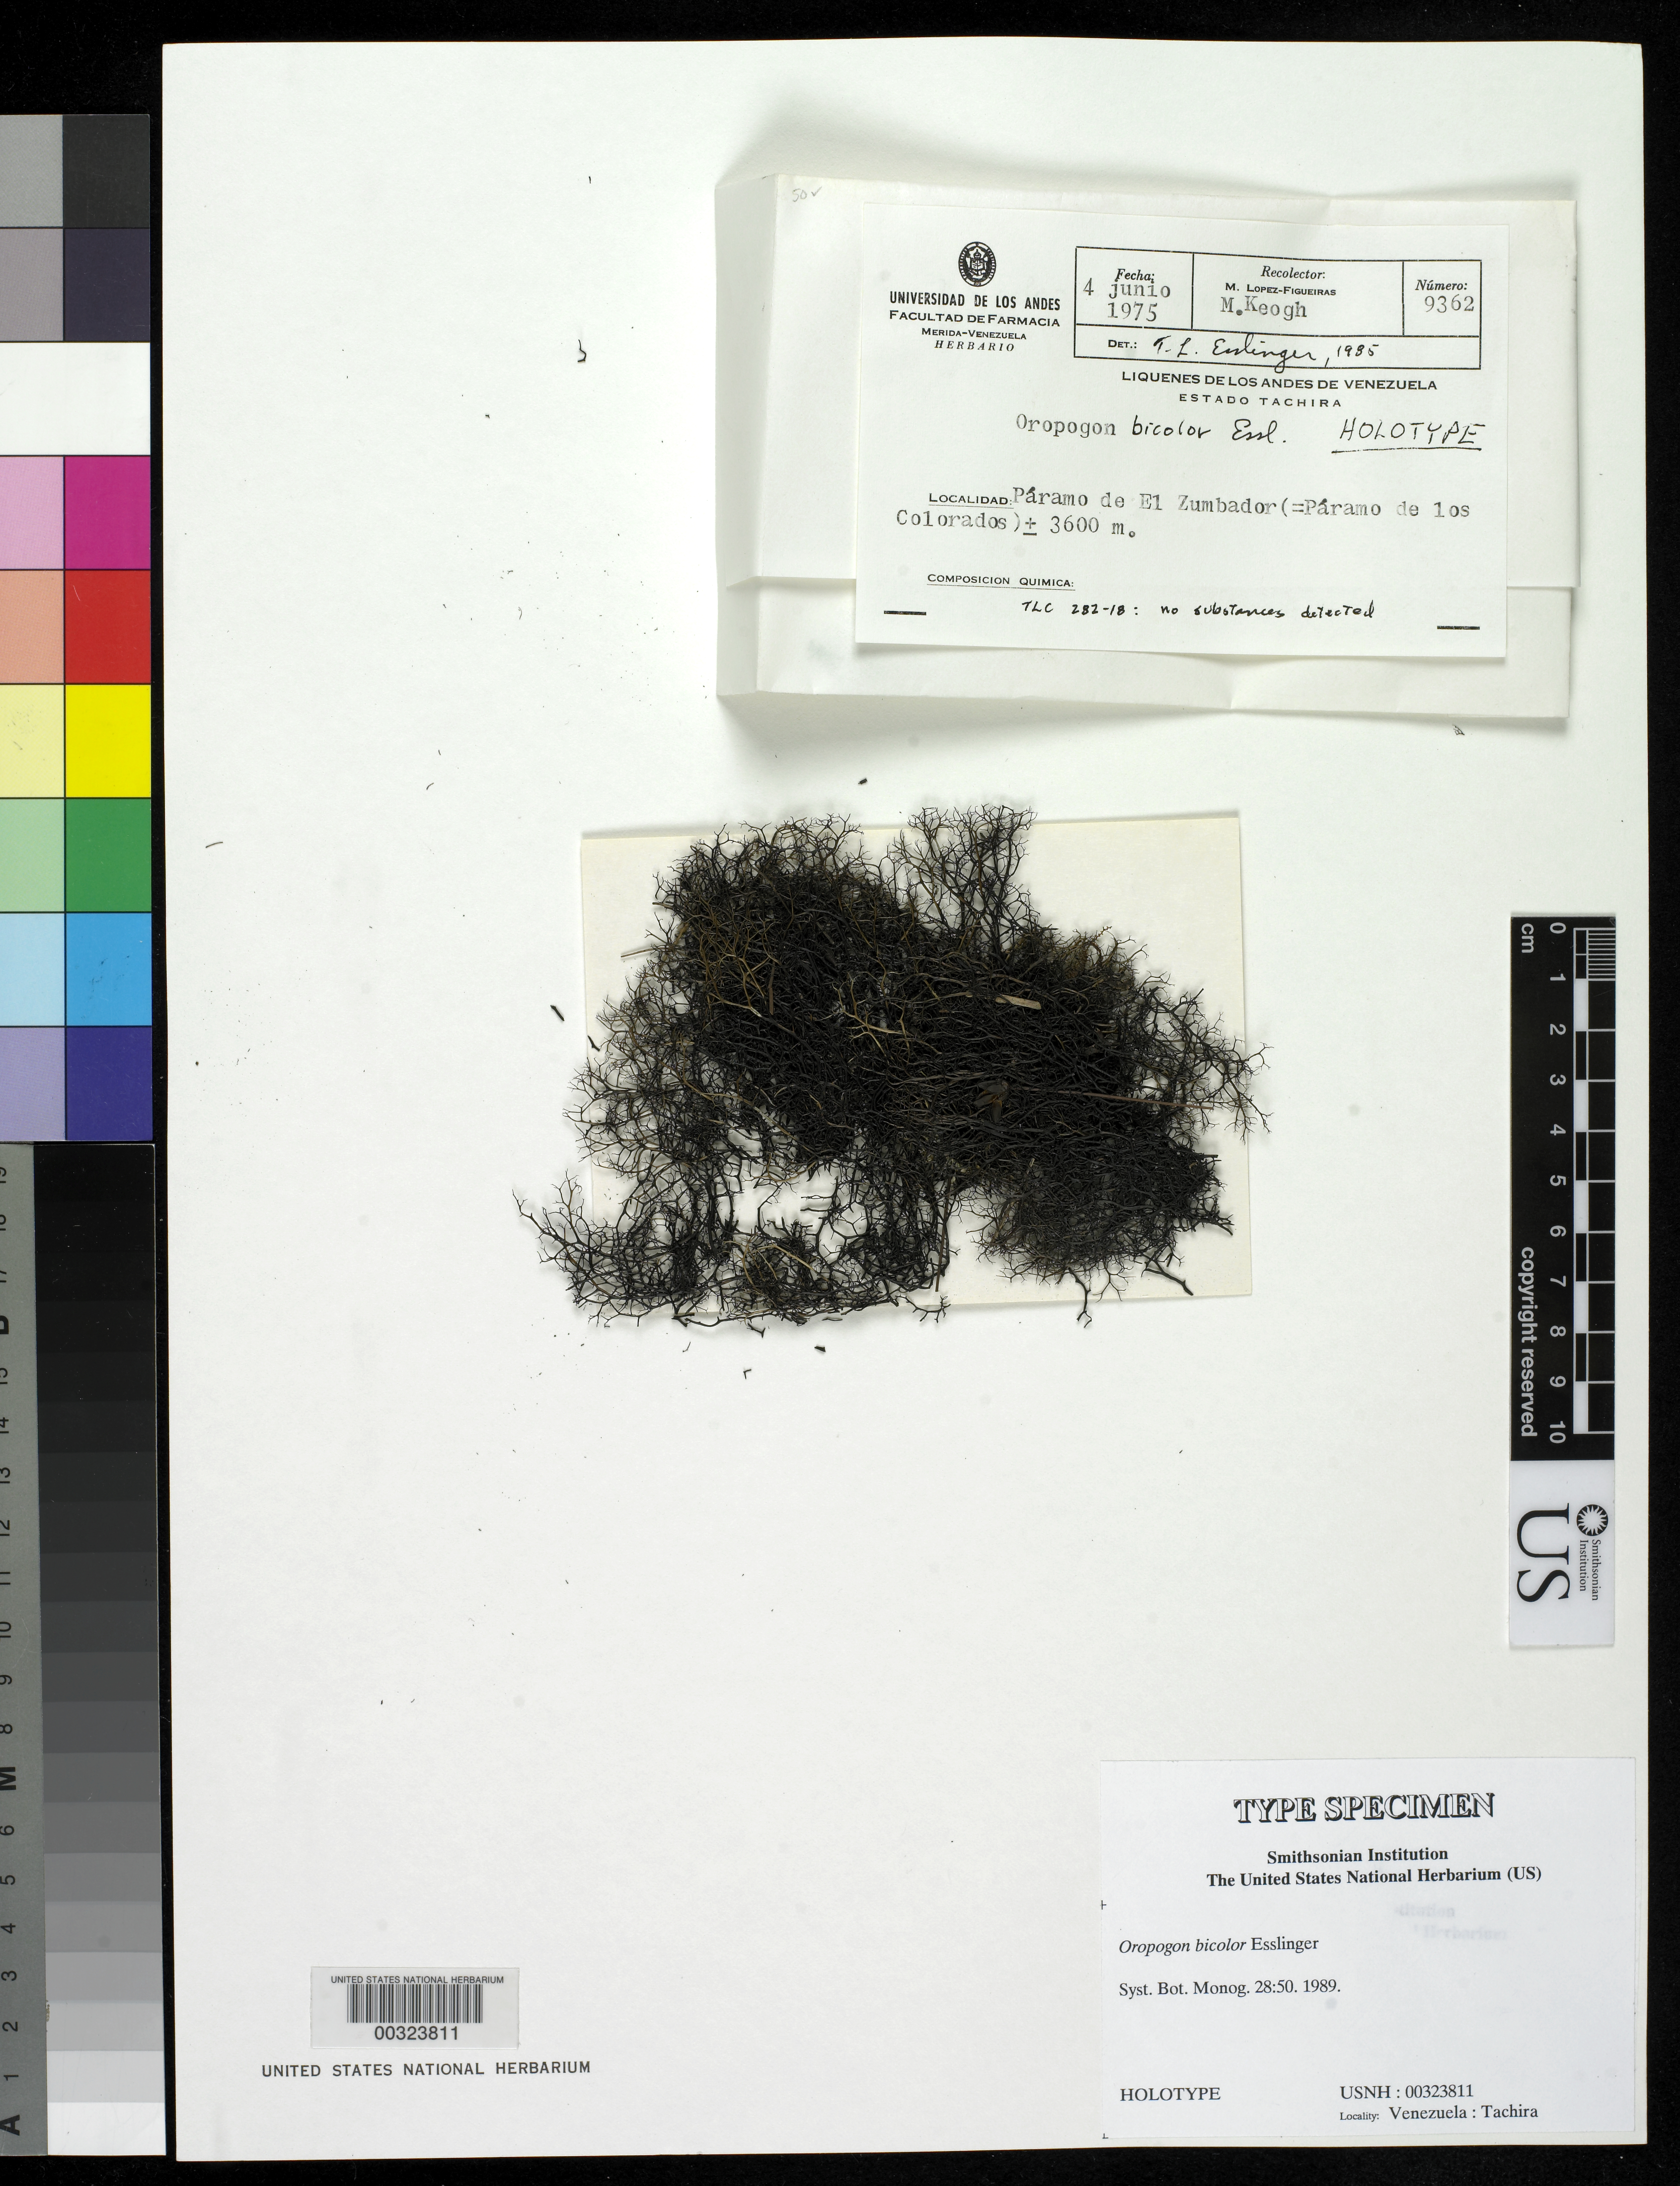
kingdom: Fungi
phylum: Ascomycota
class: Lecanoromycetes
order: Lecanorales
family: Parmeliaceae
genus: Oropogon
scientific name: Oropogon bicolor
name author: Essl.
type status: Holotype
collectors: M. López Figueiras & M. Keogh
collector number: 9362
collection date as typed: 04 Jun 1975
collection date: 1975-06-04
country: Venezuela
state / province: Tachira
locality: Paramo de El Zumbador, (Paramo de Los Colorados), Cordillera de Los Andes.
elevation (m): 3600